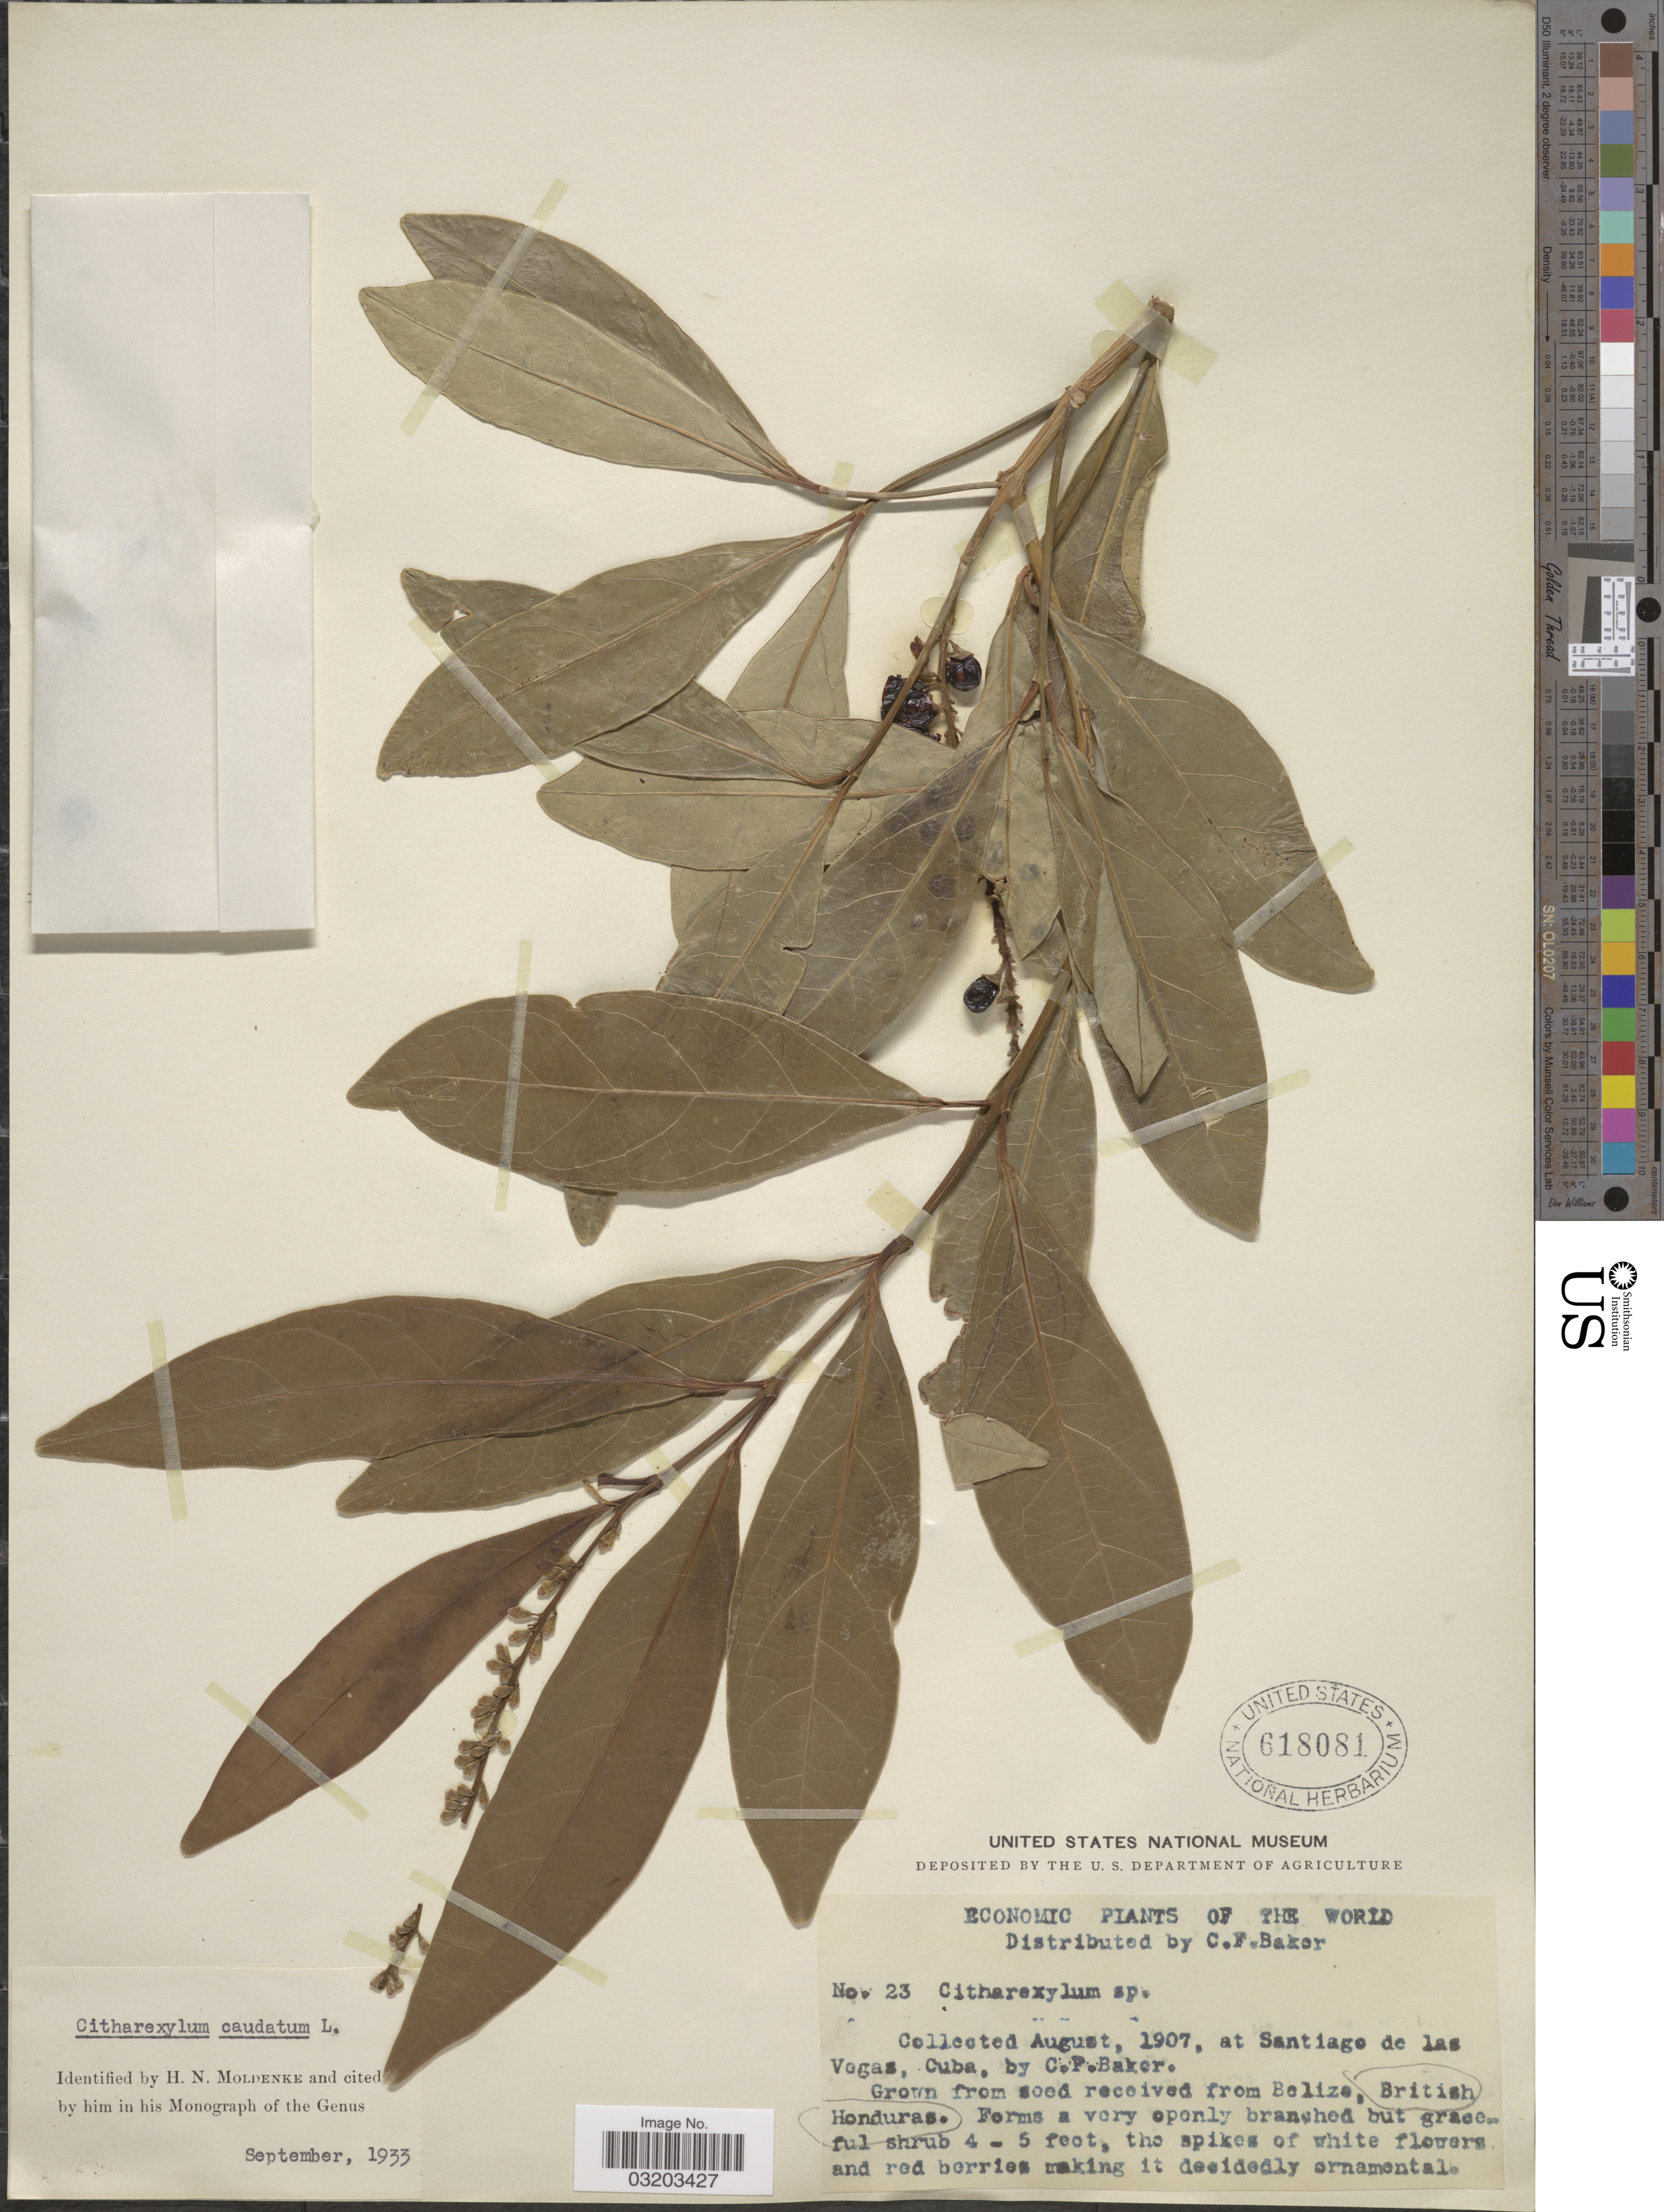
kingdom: Plantae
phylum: Tracheophyta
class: Magnoliopsida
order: Lamiales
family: Verbenaceae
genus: Citharexylum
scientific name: Citharexylum caudatum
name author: L.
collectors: C. F. Baker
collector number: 23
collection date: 1907-08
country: Cuba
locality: Santiago de Las Vegas.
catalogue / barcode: US 618081